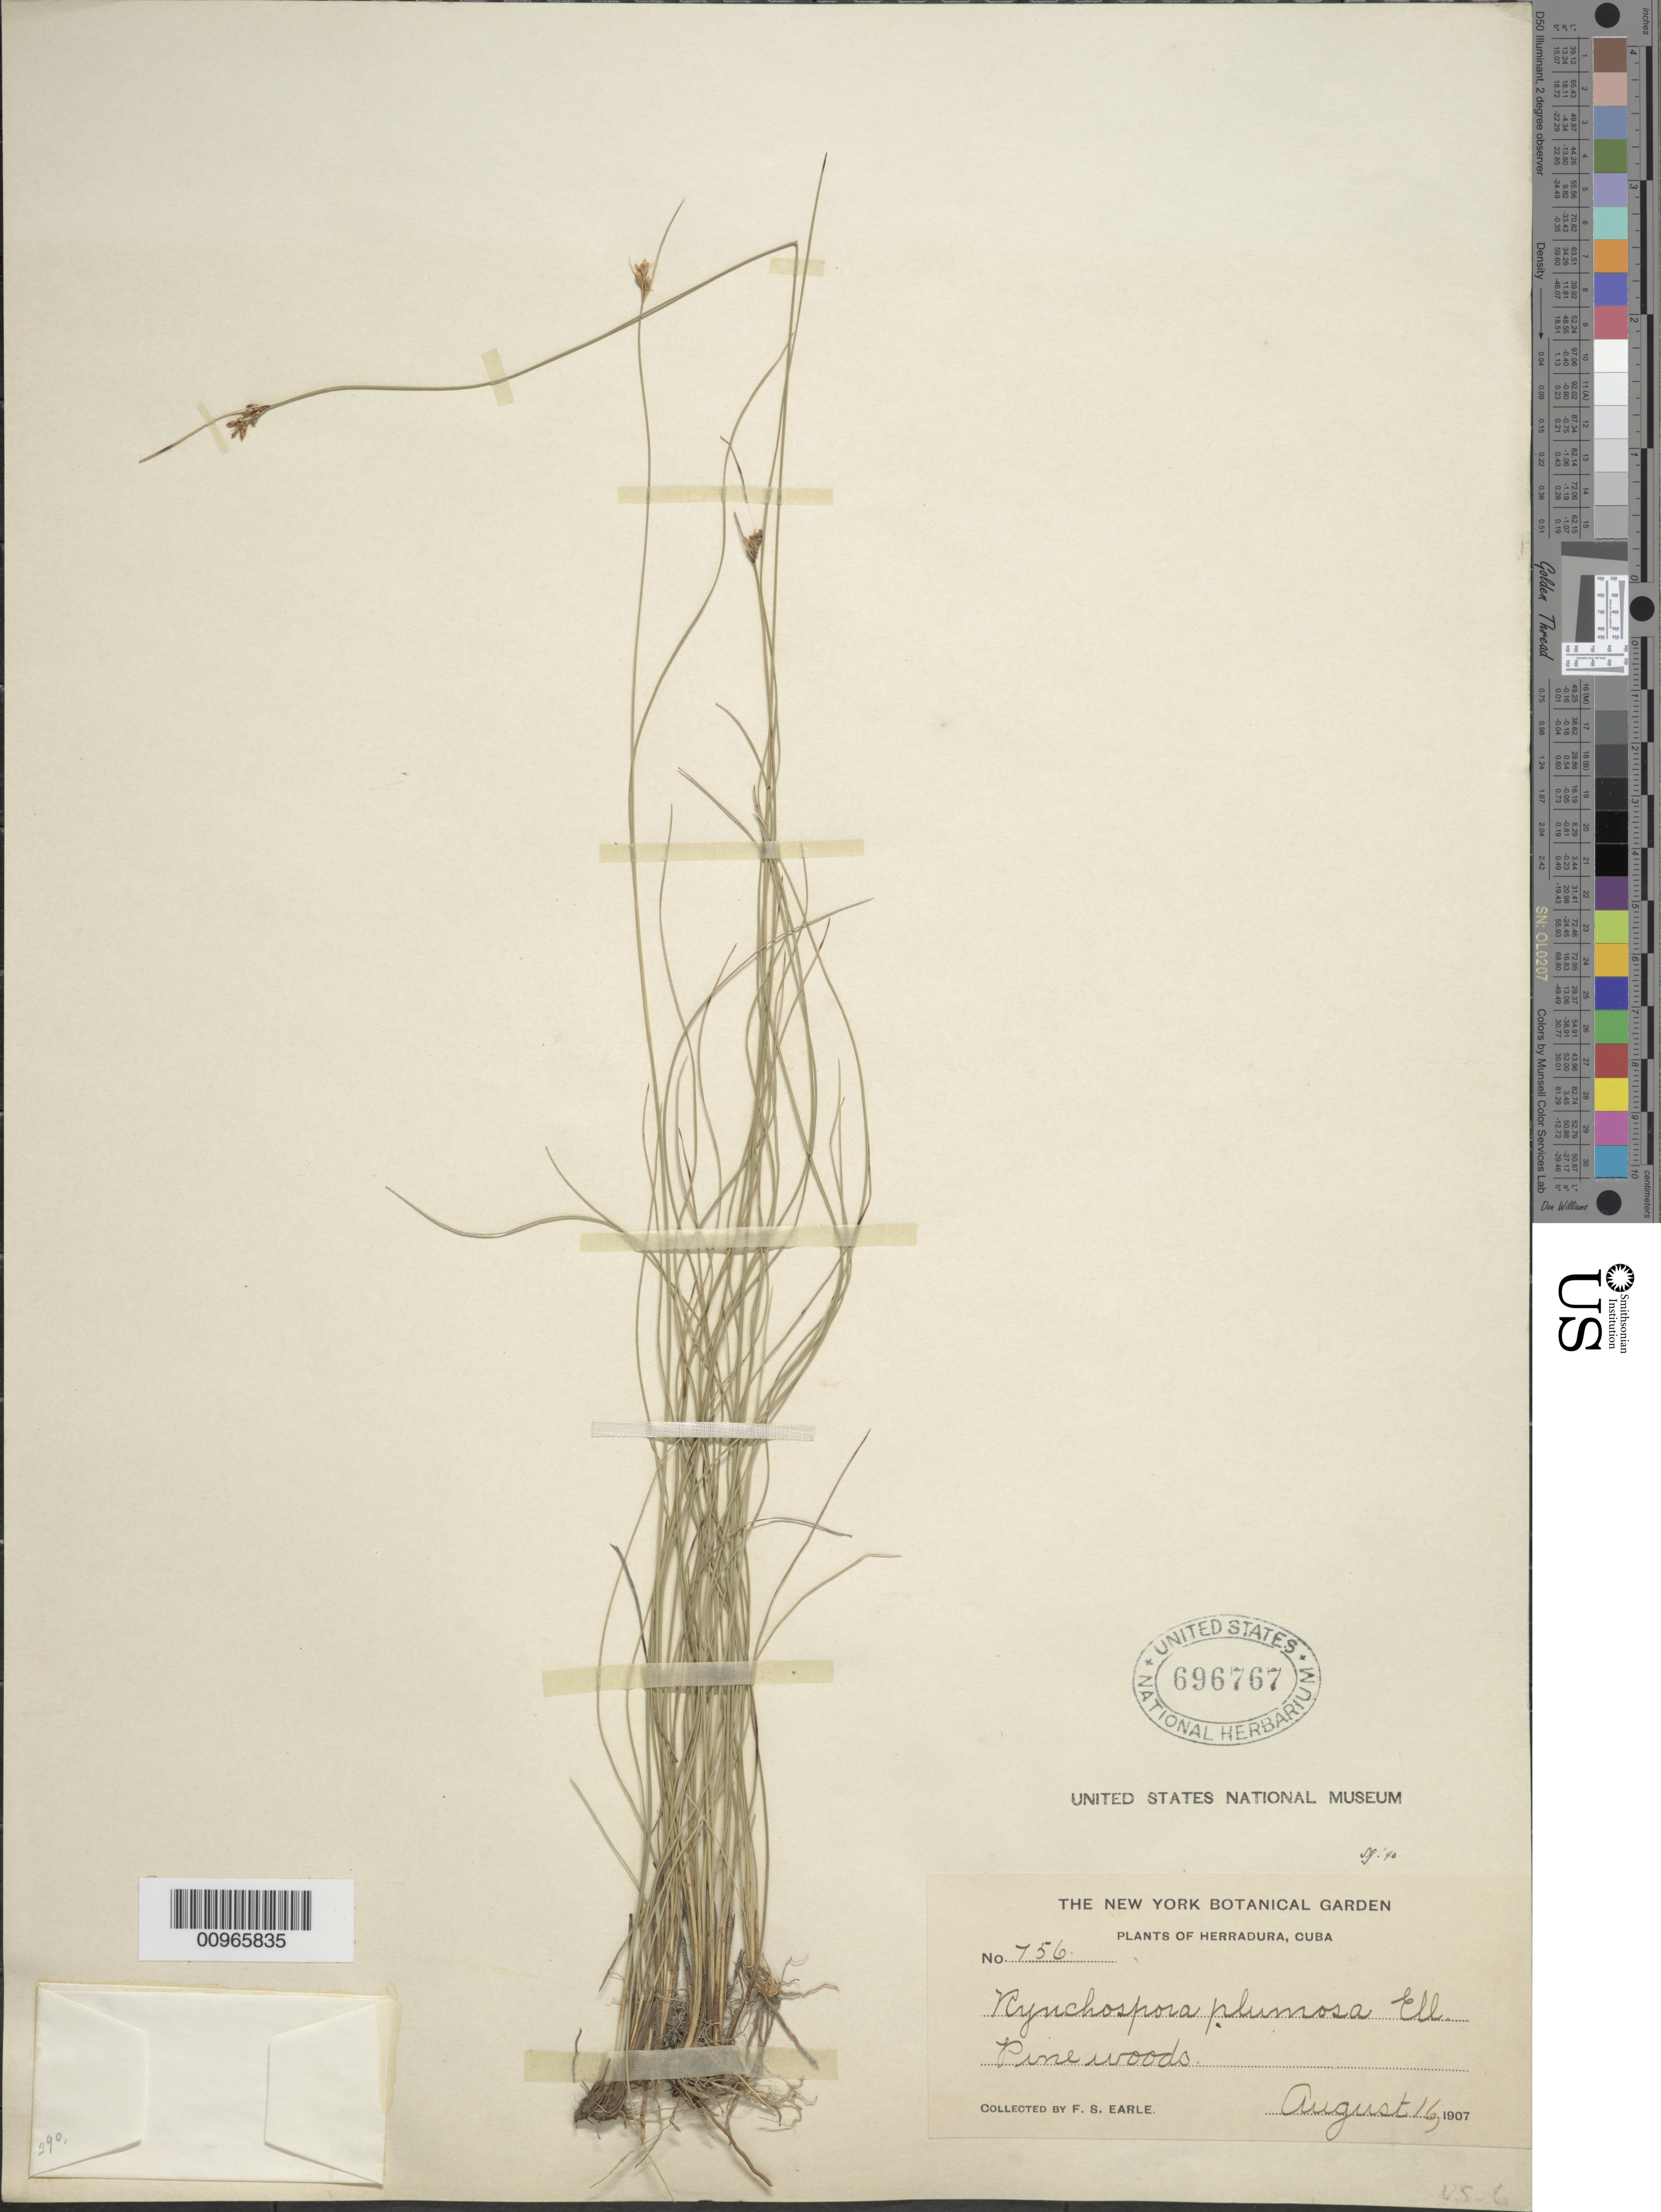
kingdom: Plantae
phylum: Tracheophyta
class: Liliopsida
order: Poales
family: Cyperaceae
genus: Rhynchospora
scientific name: Rhynchospora plumosa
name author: Elliott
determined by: Gale, S.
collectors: F. S. Earle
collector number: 756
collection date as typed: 16 Aug 1907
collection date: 1907-08-16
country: Cuba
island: Cuba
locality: Herradura, pine woods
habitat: Pine woods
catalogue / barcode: US 696767